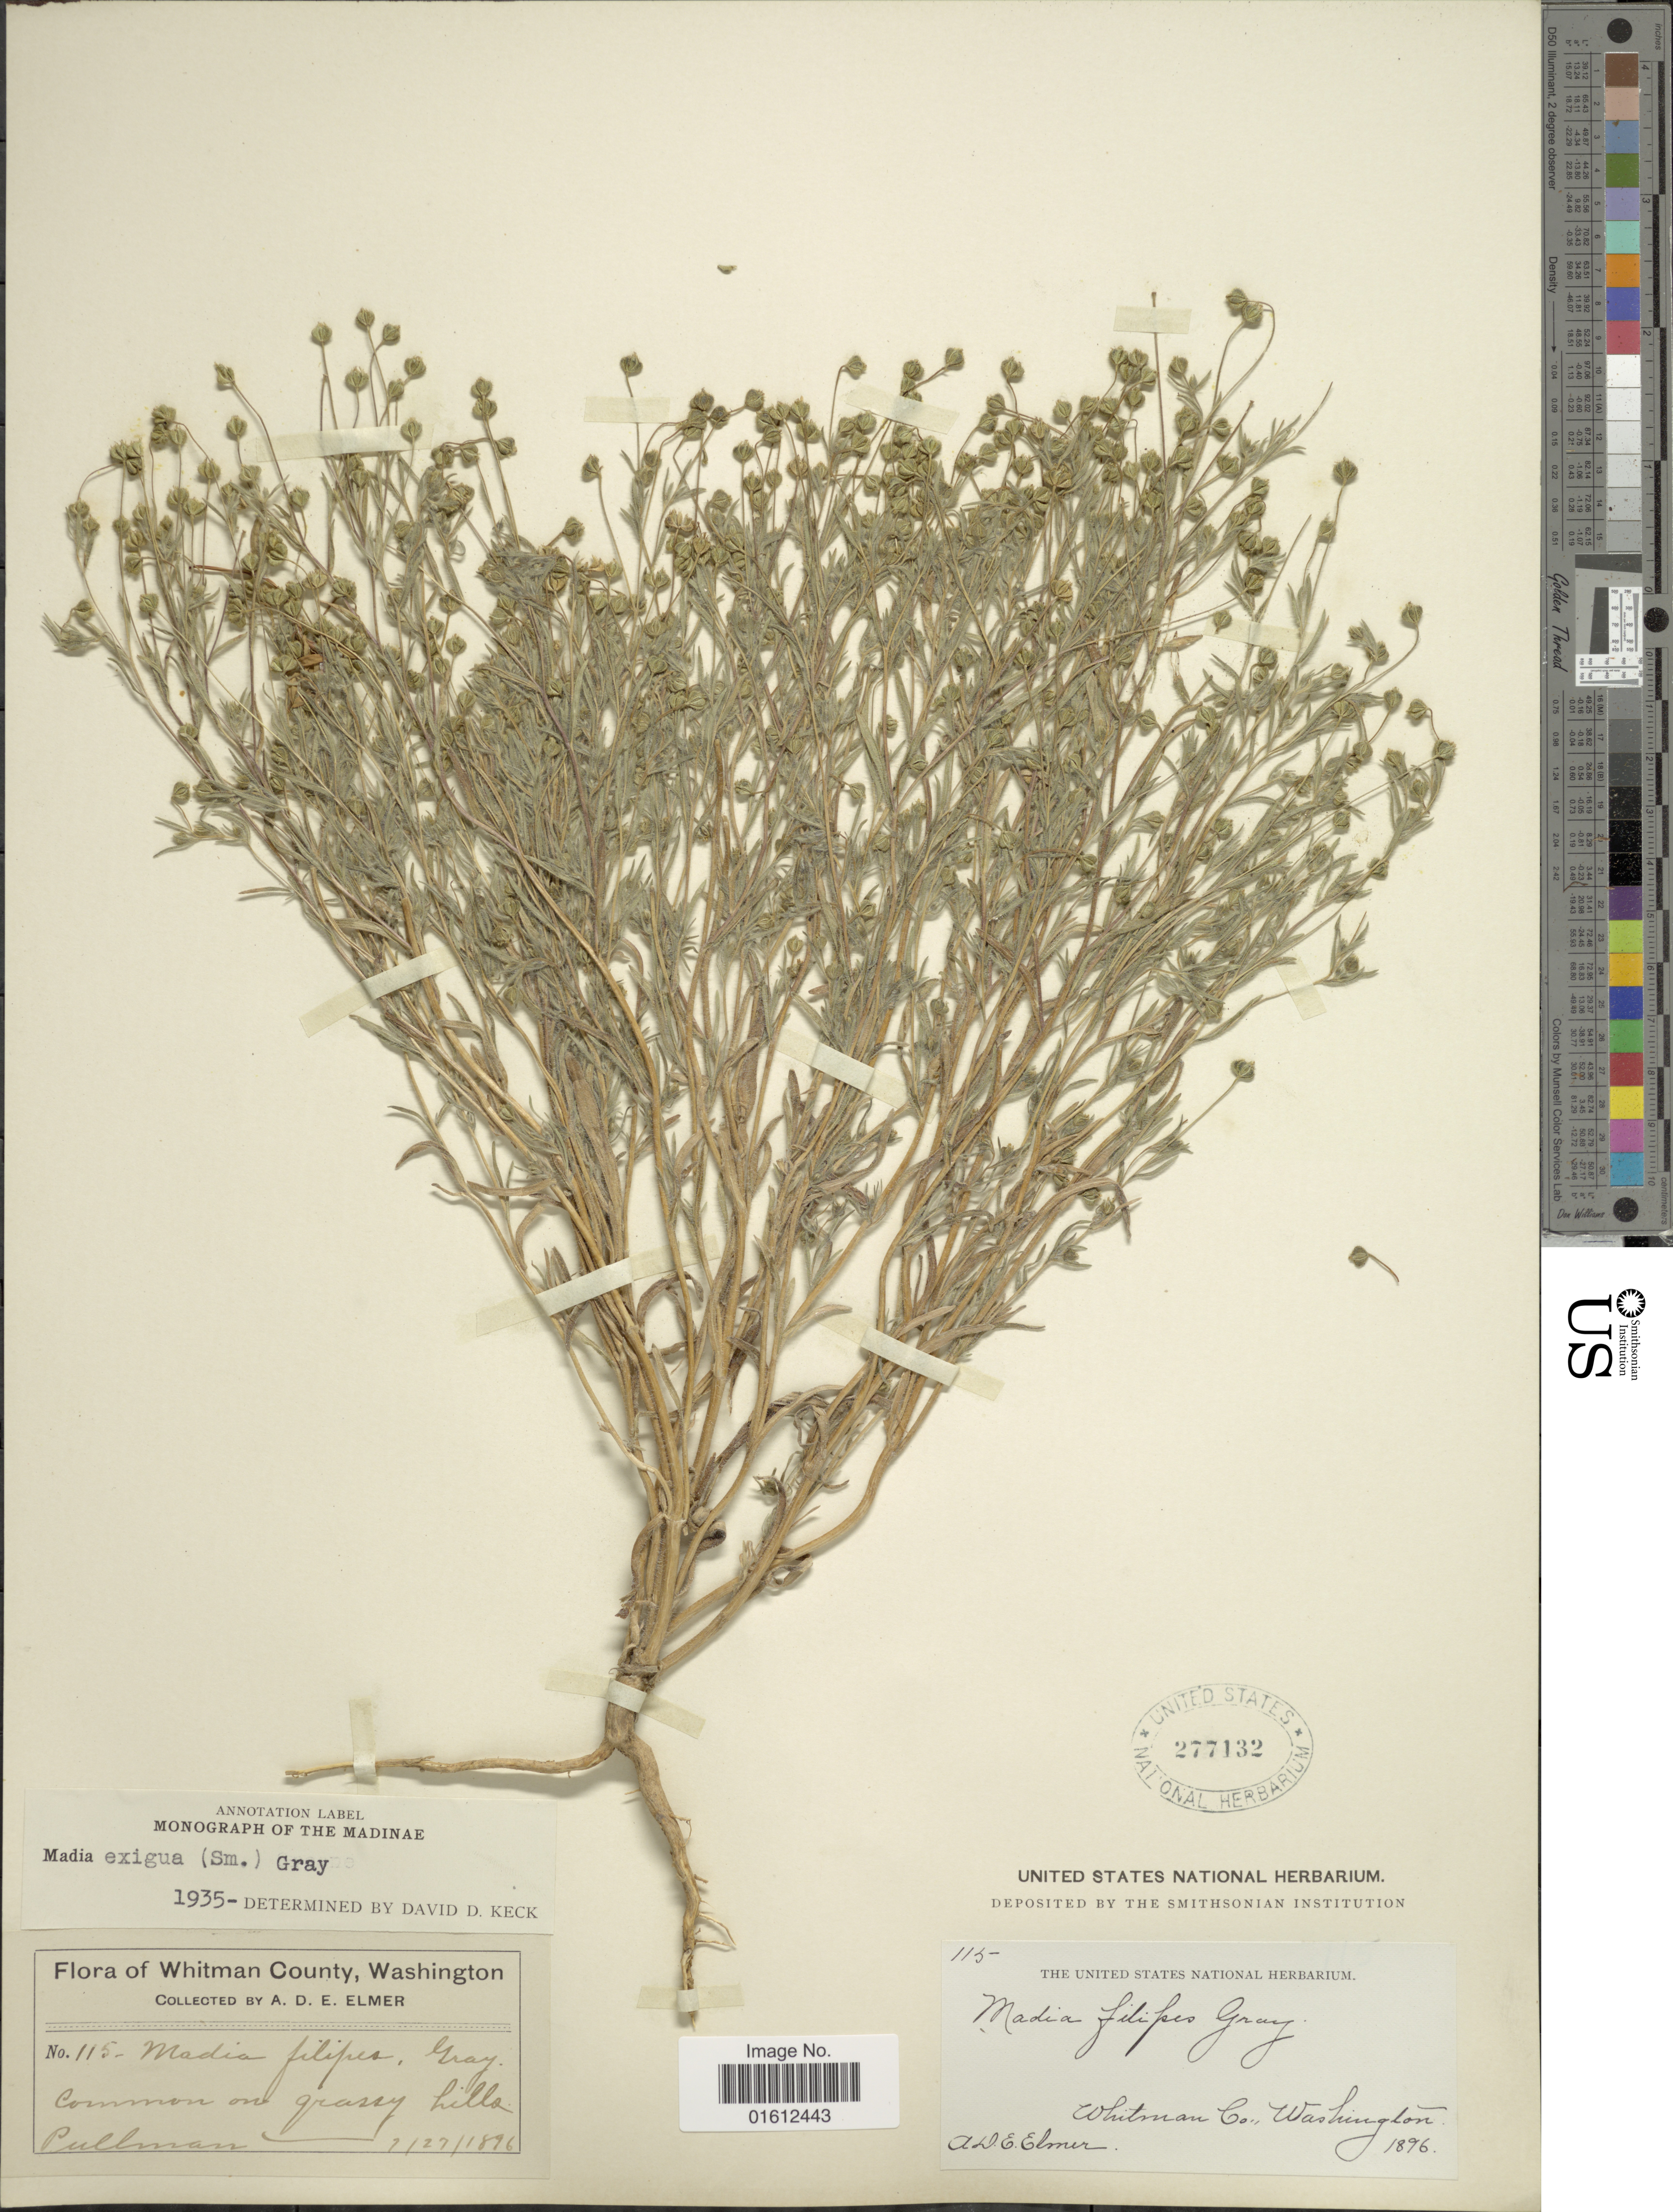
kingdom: Plantae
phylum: Tracheophyta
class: Magnoliopsida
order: Asterales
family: Asteraceae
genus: Madia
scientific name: Madia exigua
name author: (Sm.) A. Gray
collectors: A. D. E. Elmer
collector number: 115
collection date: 1896-07-27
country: United States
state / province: Washington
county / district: Whitman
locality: Whitman County.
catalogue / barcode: US 277132